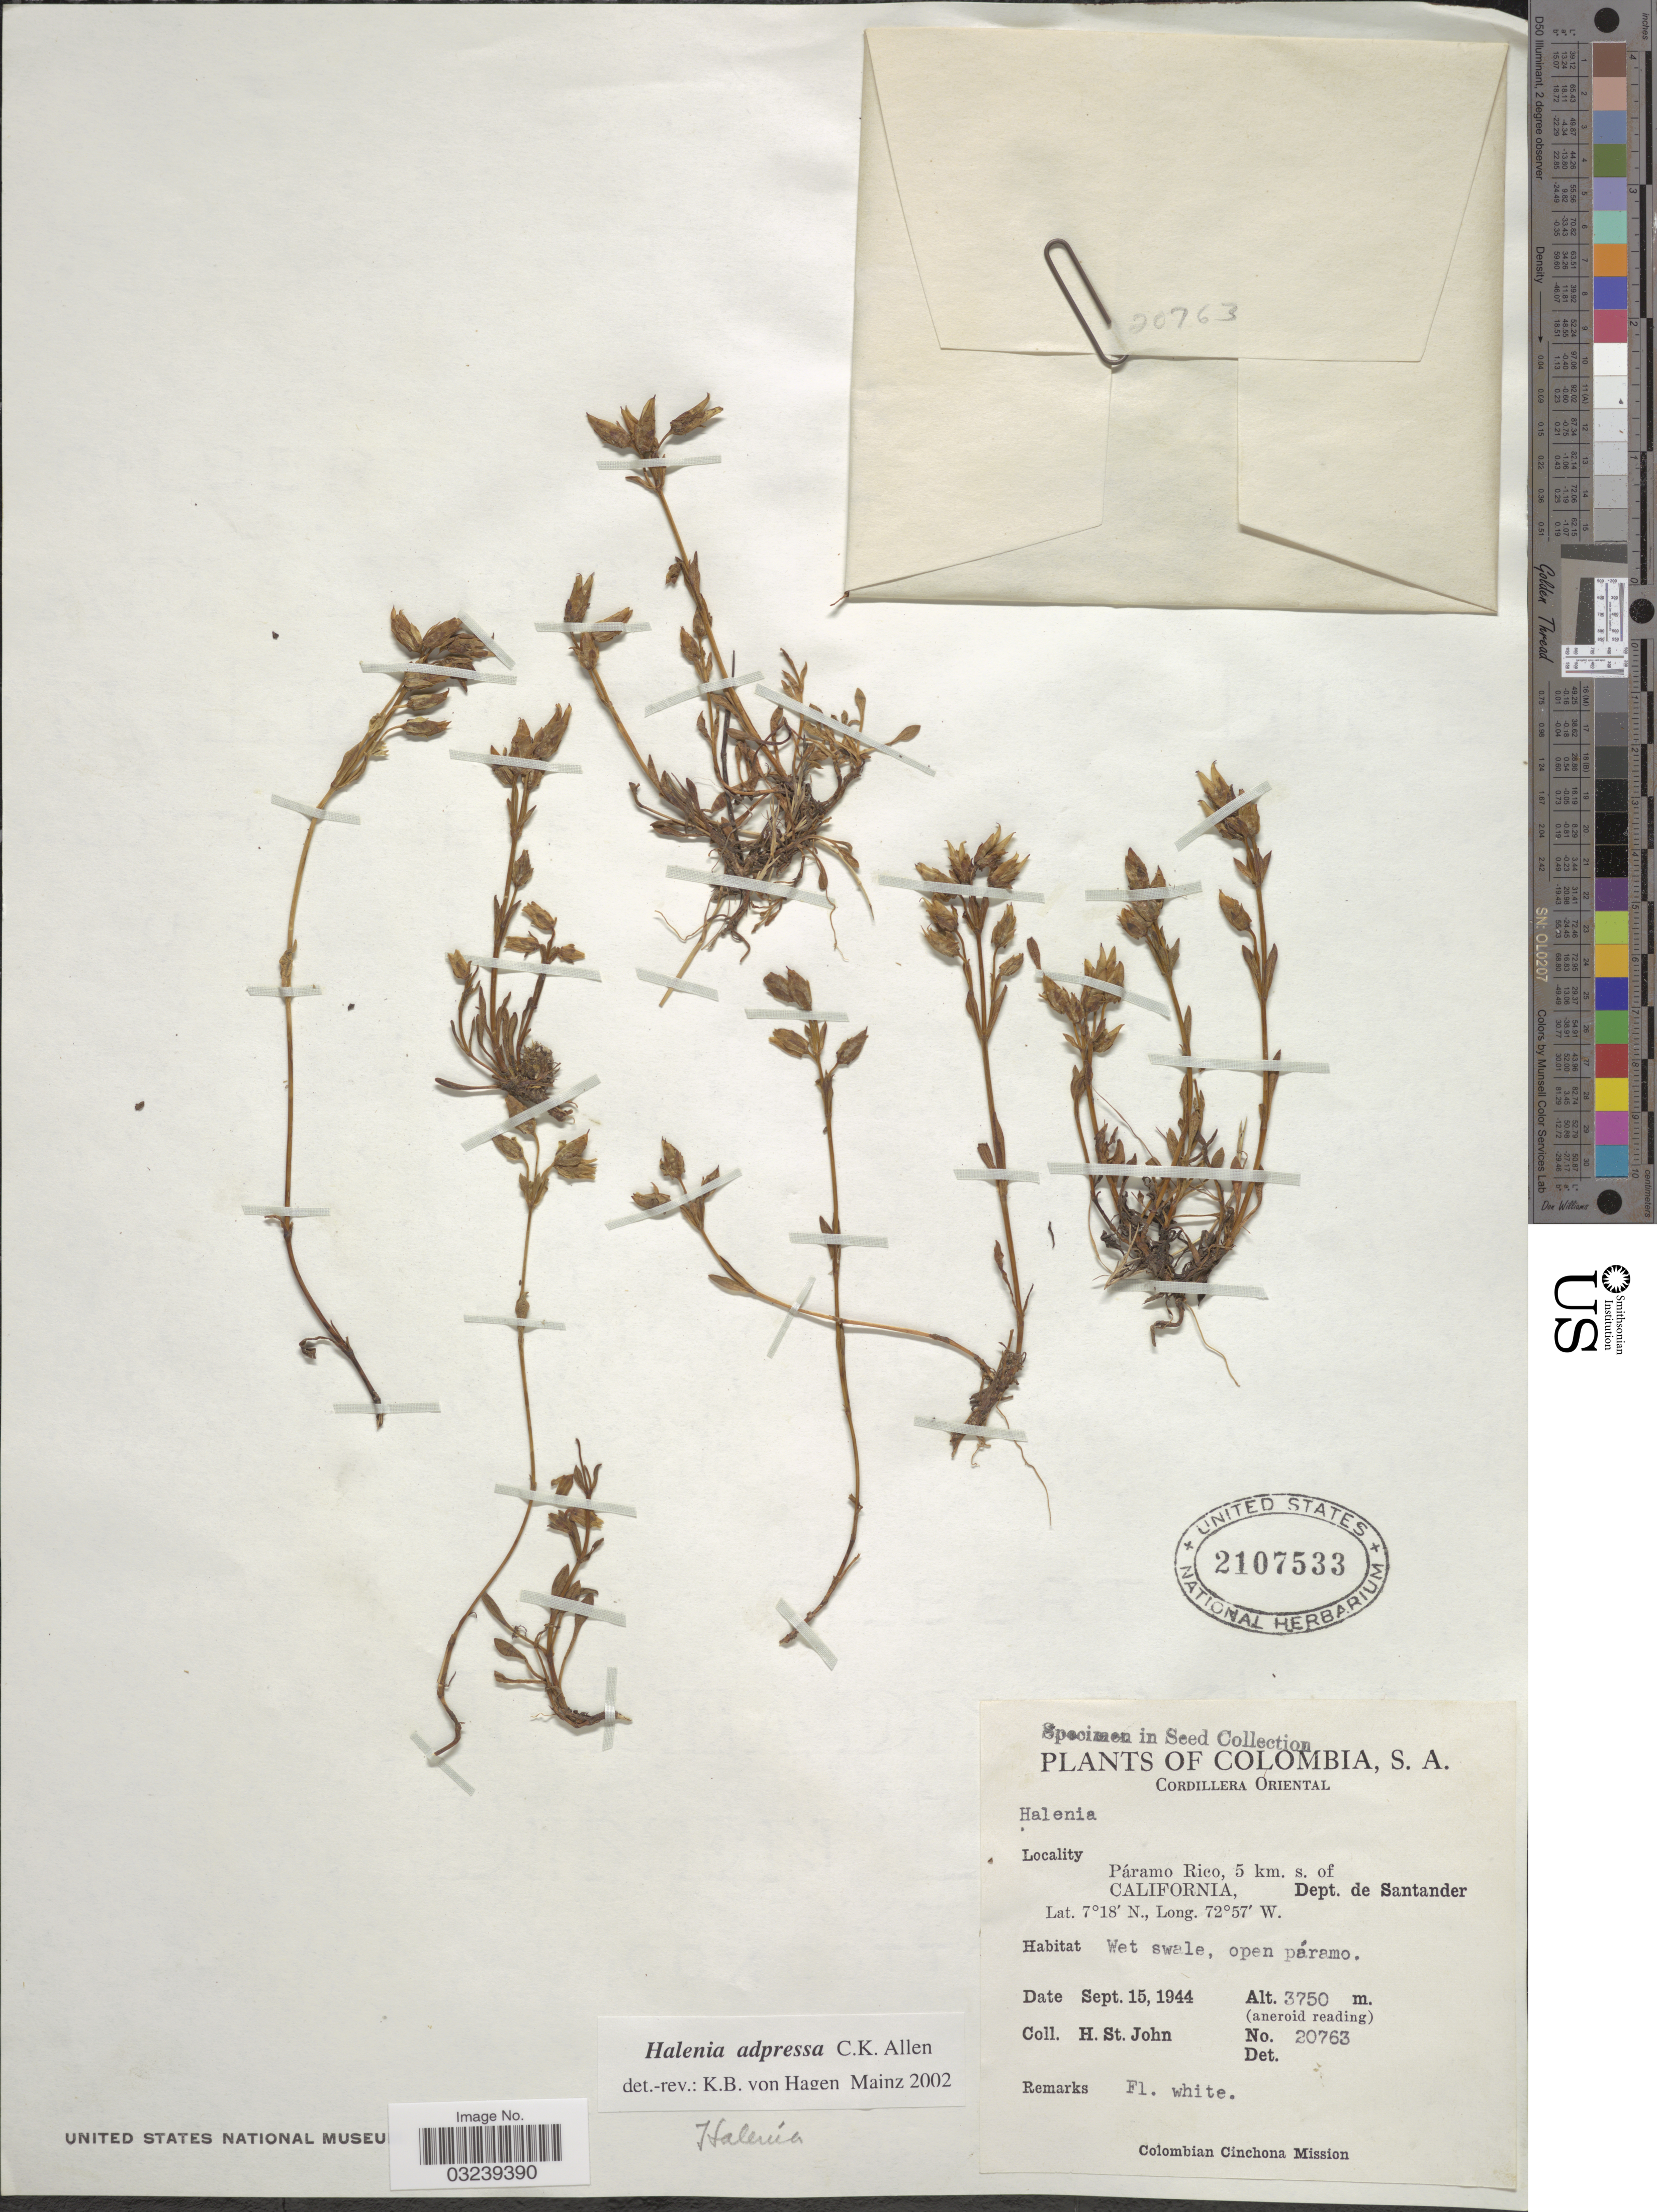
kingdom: Plantae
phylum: Tracheophyta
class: Magnoliopsida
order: Gentianales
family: Gentianaceae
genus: Halenia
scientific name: Halenia adpressa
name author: C.K. Allen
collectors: H. St. John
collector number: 20763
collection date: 1944-09-15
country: Colombia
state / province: Santander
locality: Cordillera Oriental. Páramo Rico, 5 km. s. of California, Dept. de Santander.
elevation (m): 3750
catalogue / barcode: US 2107533